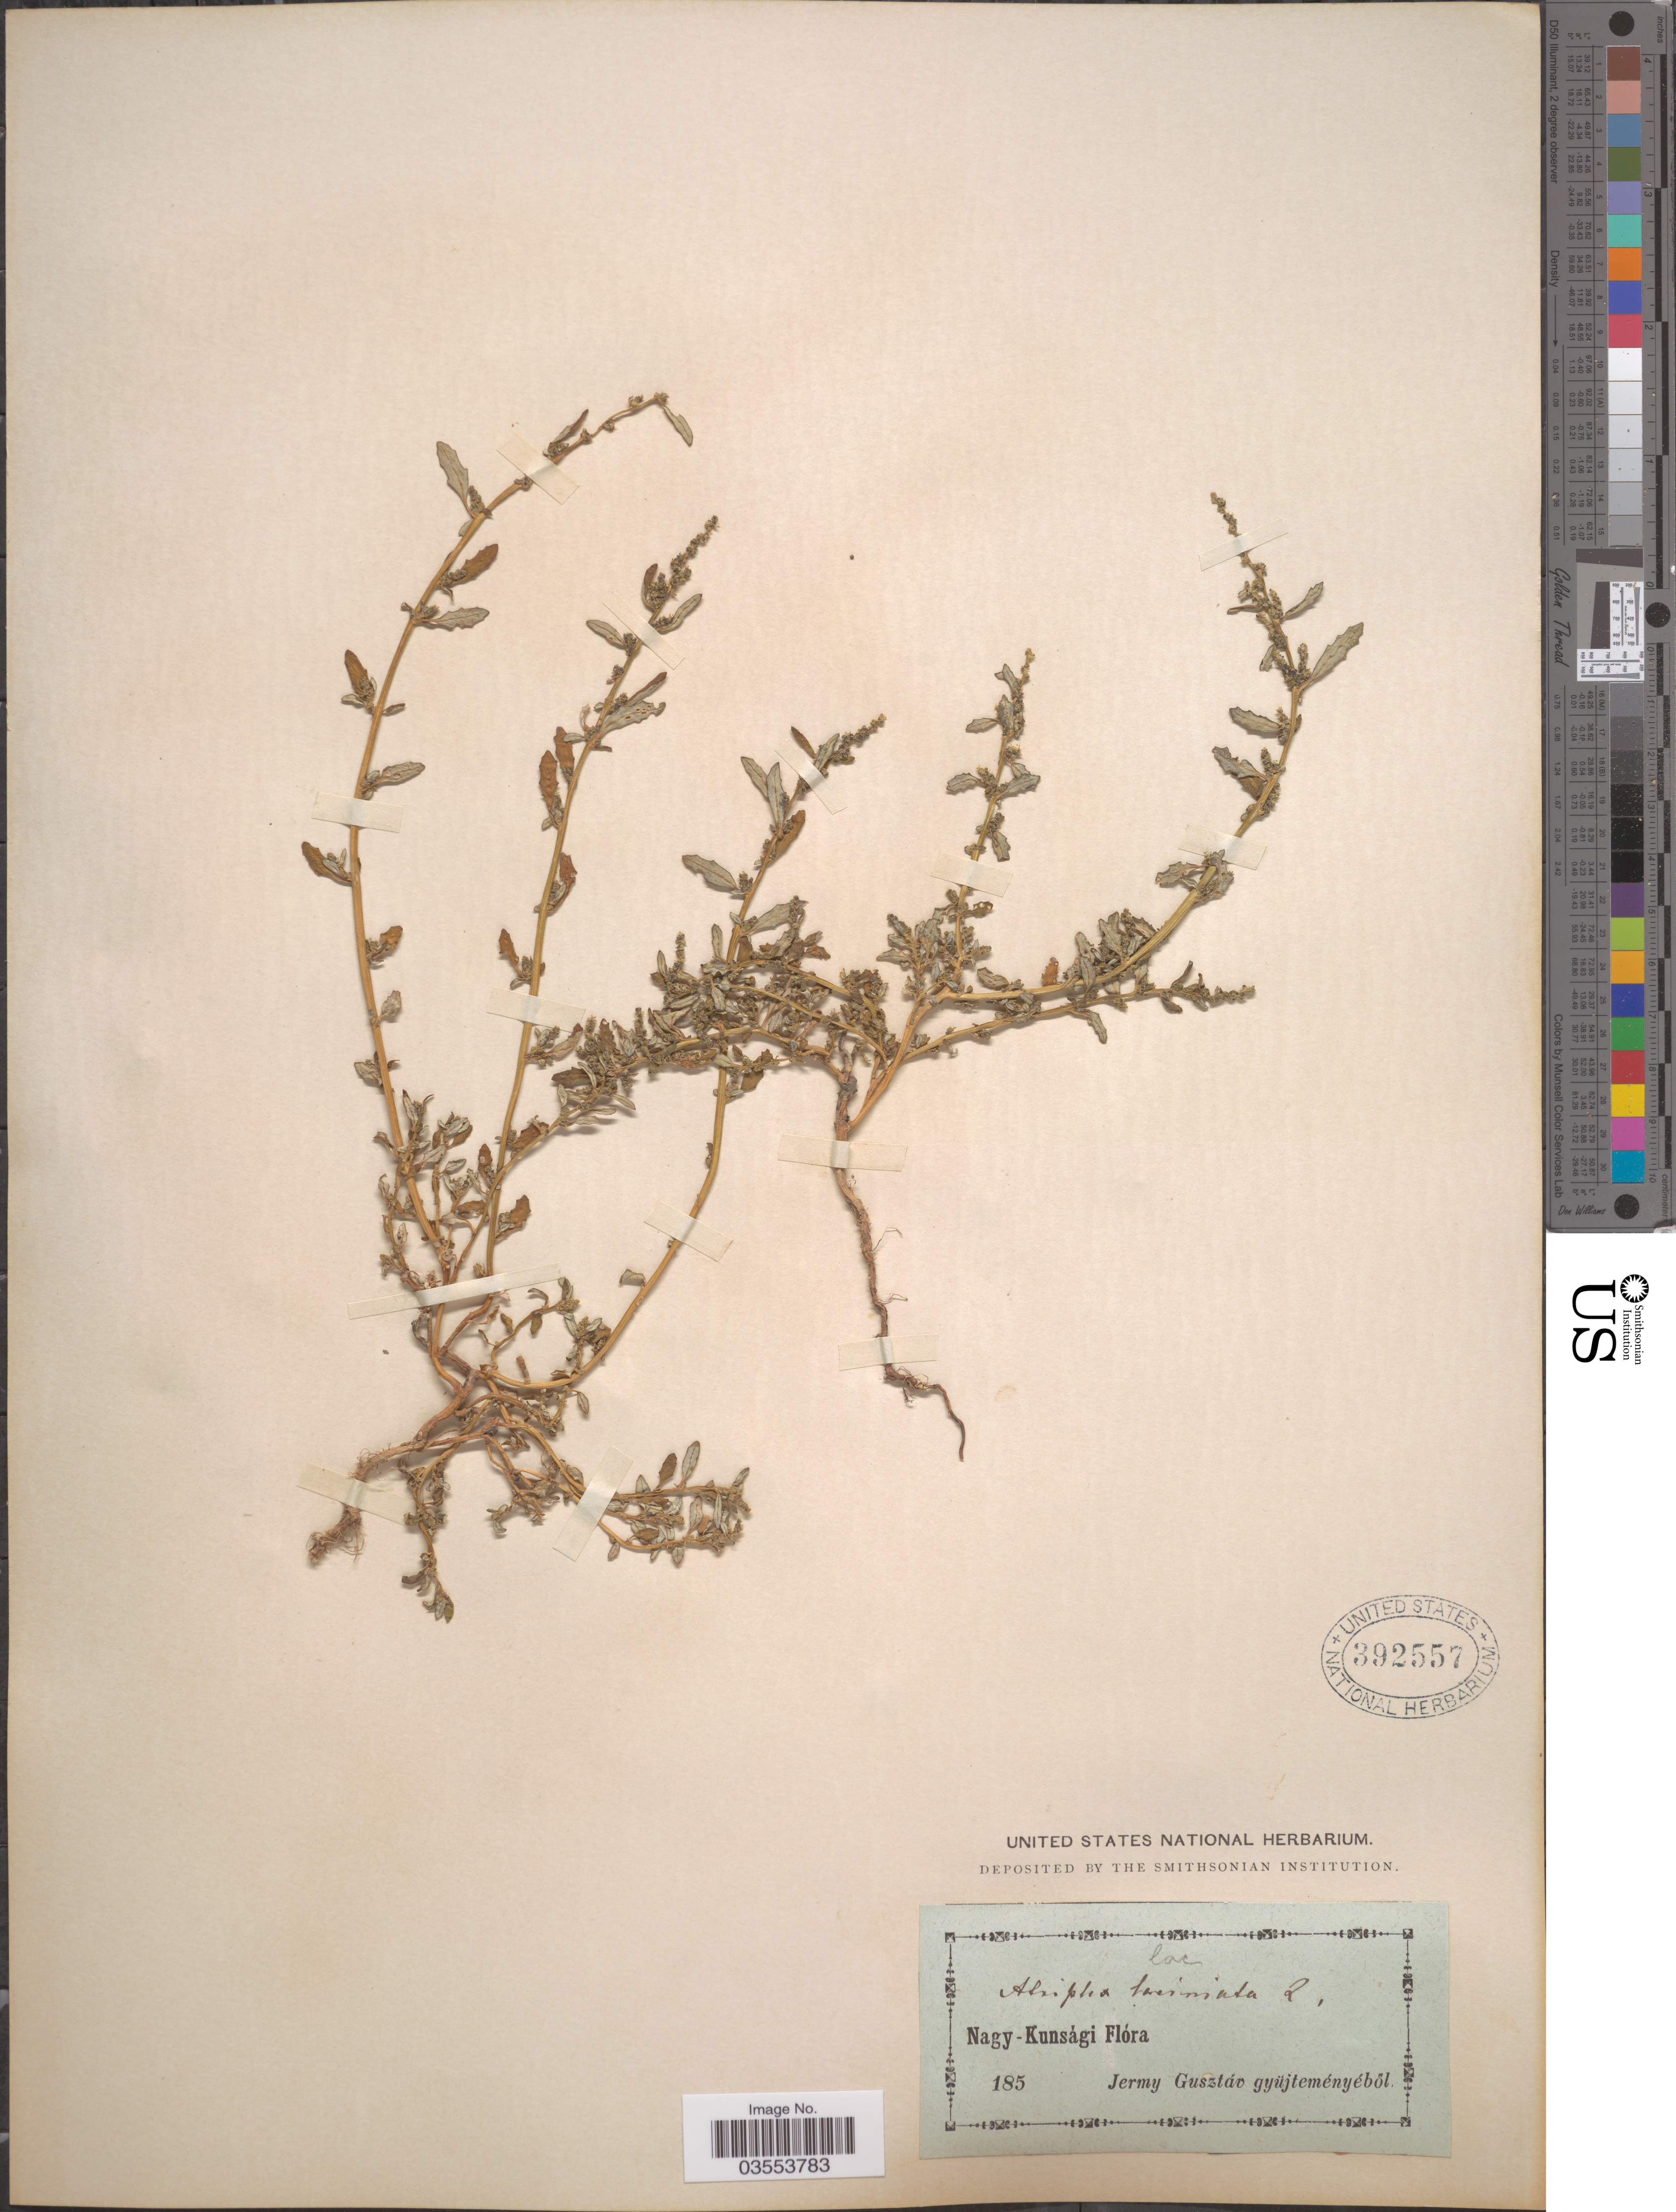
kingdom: Plantae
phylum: Tracheophyta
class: Magnoliopsida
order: Caryophyllales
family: Amaranthaceae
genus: Atriplex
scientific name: Atriplex laciniata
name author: L.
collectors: G. Jermy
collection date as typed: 185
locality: Nagy-Kunsàgi.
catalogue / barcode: US 392557